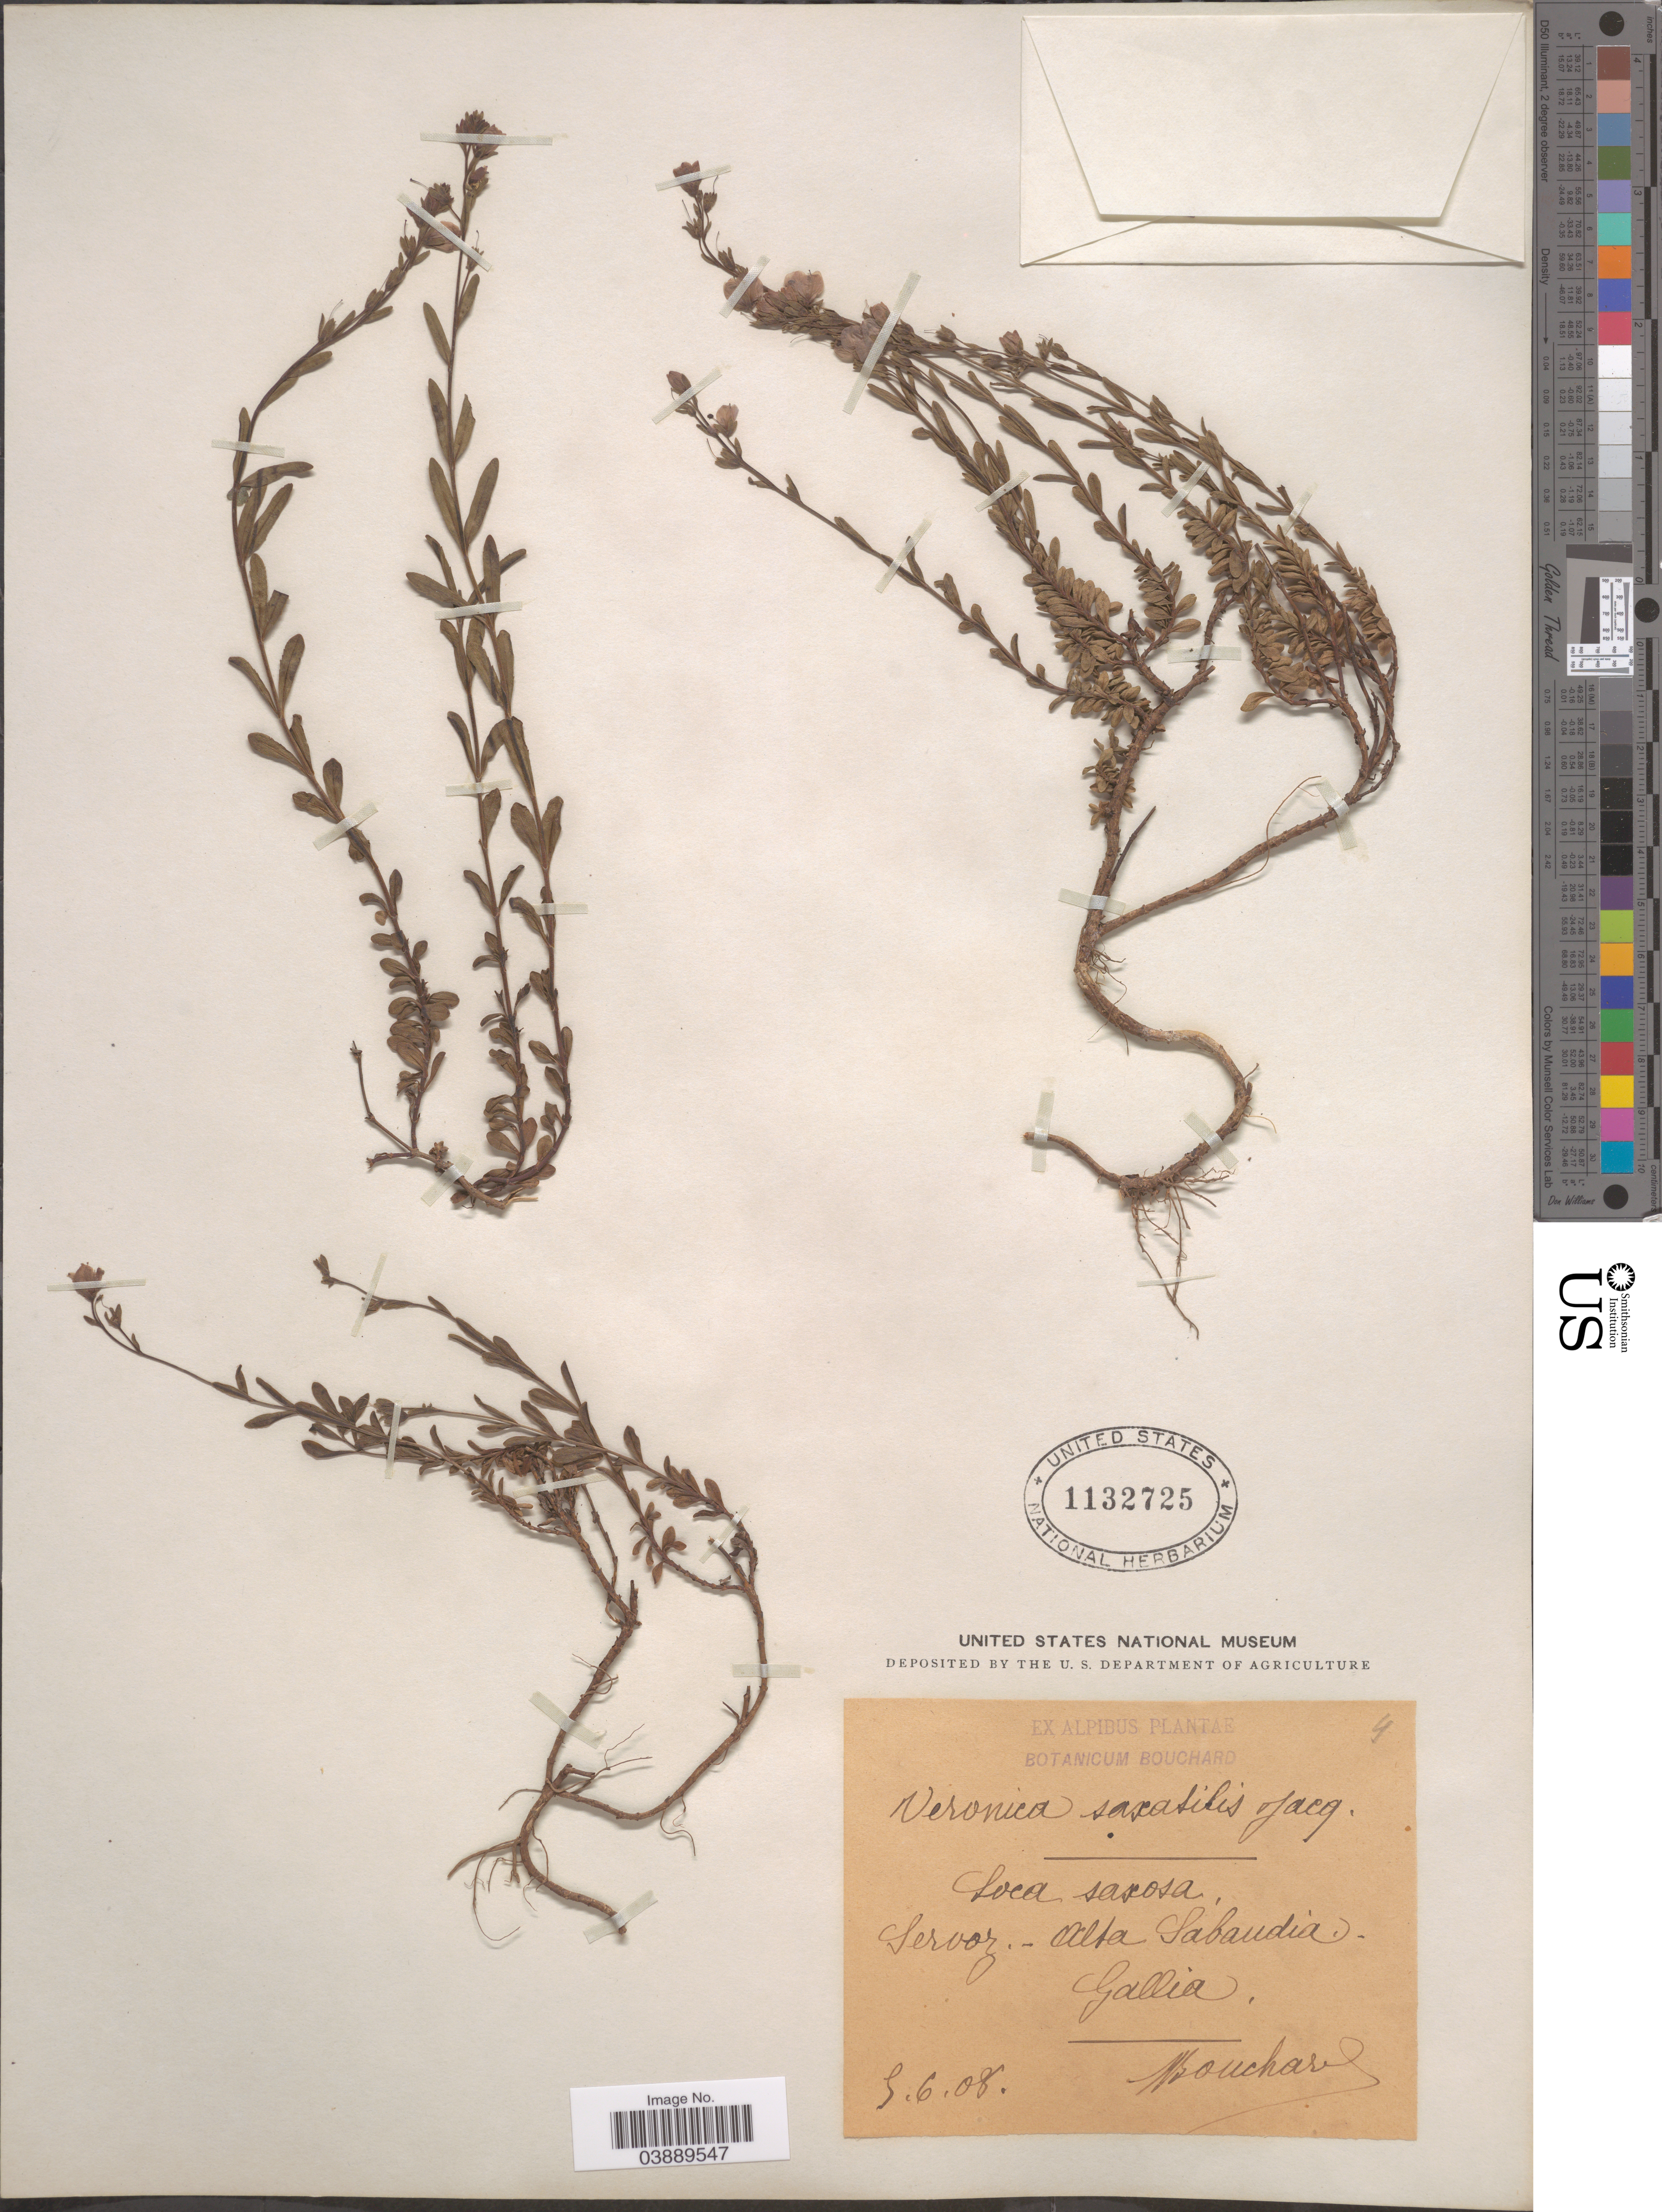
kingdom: Plantae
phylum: Tracheophyta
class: Magnoliopsida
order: Lamiales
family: Plantaginaceae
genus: Veronica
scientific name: Veronica saxatilis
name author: Scop.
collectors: -. Bouchard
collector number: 4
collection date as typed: Transcribed d/m/y: 5/6/8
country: France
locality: Servoz. - Alta Sabaudia.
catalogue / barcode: US 1132725